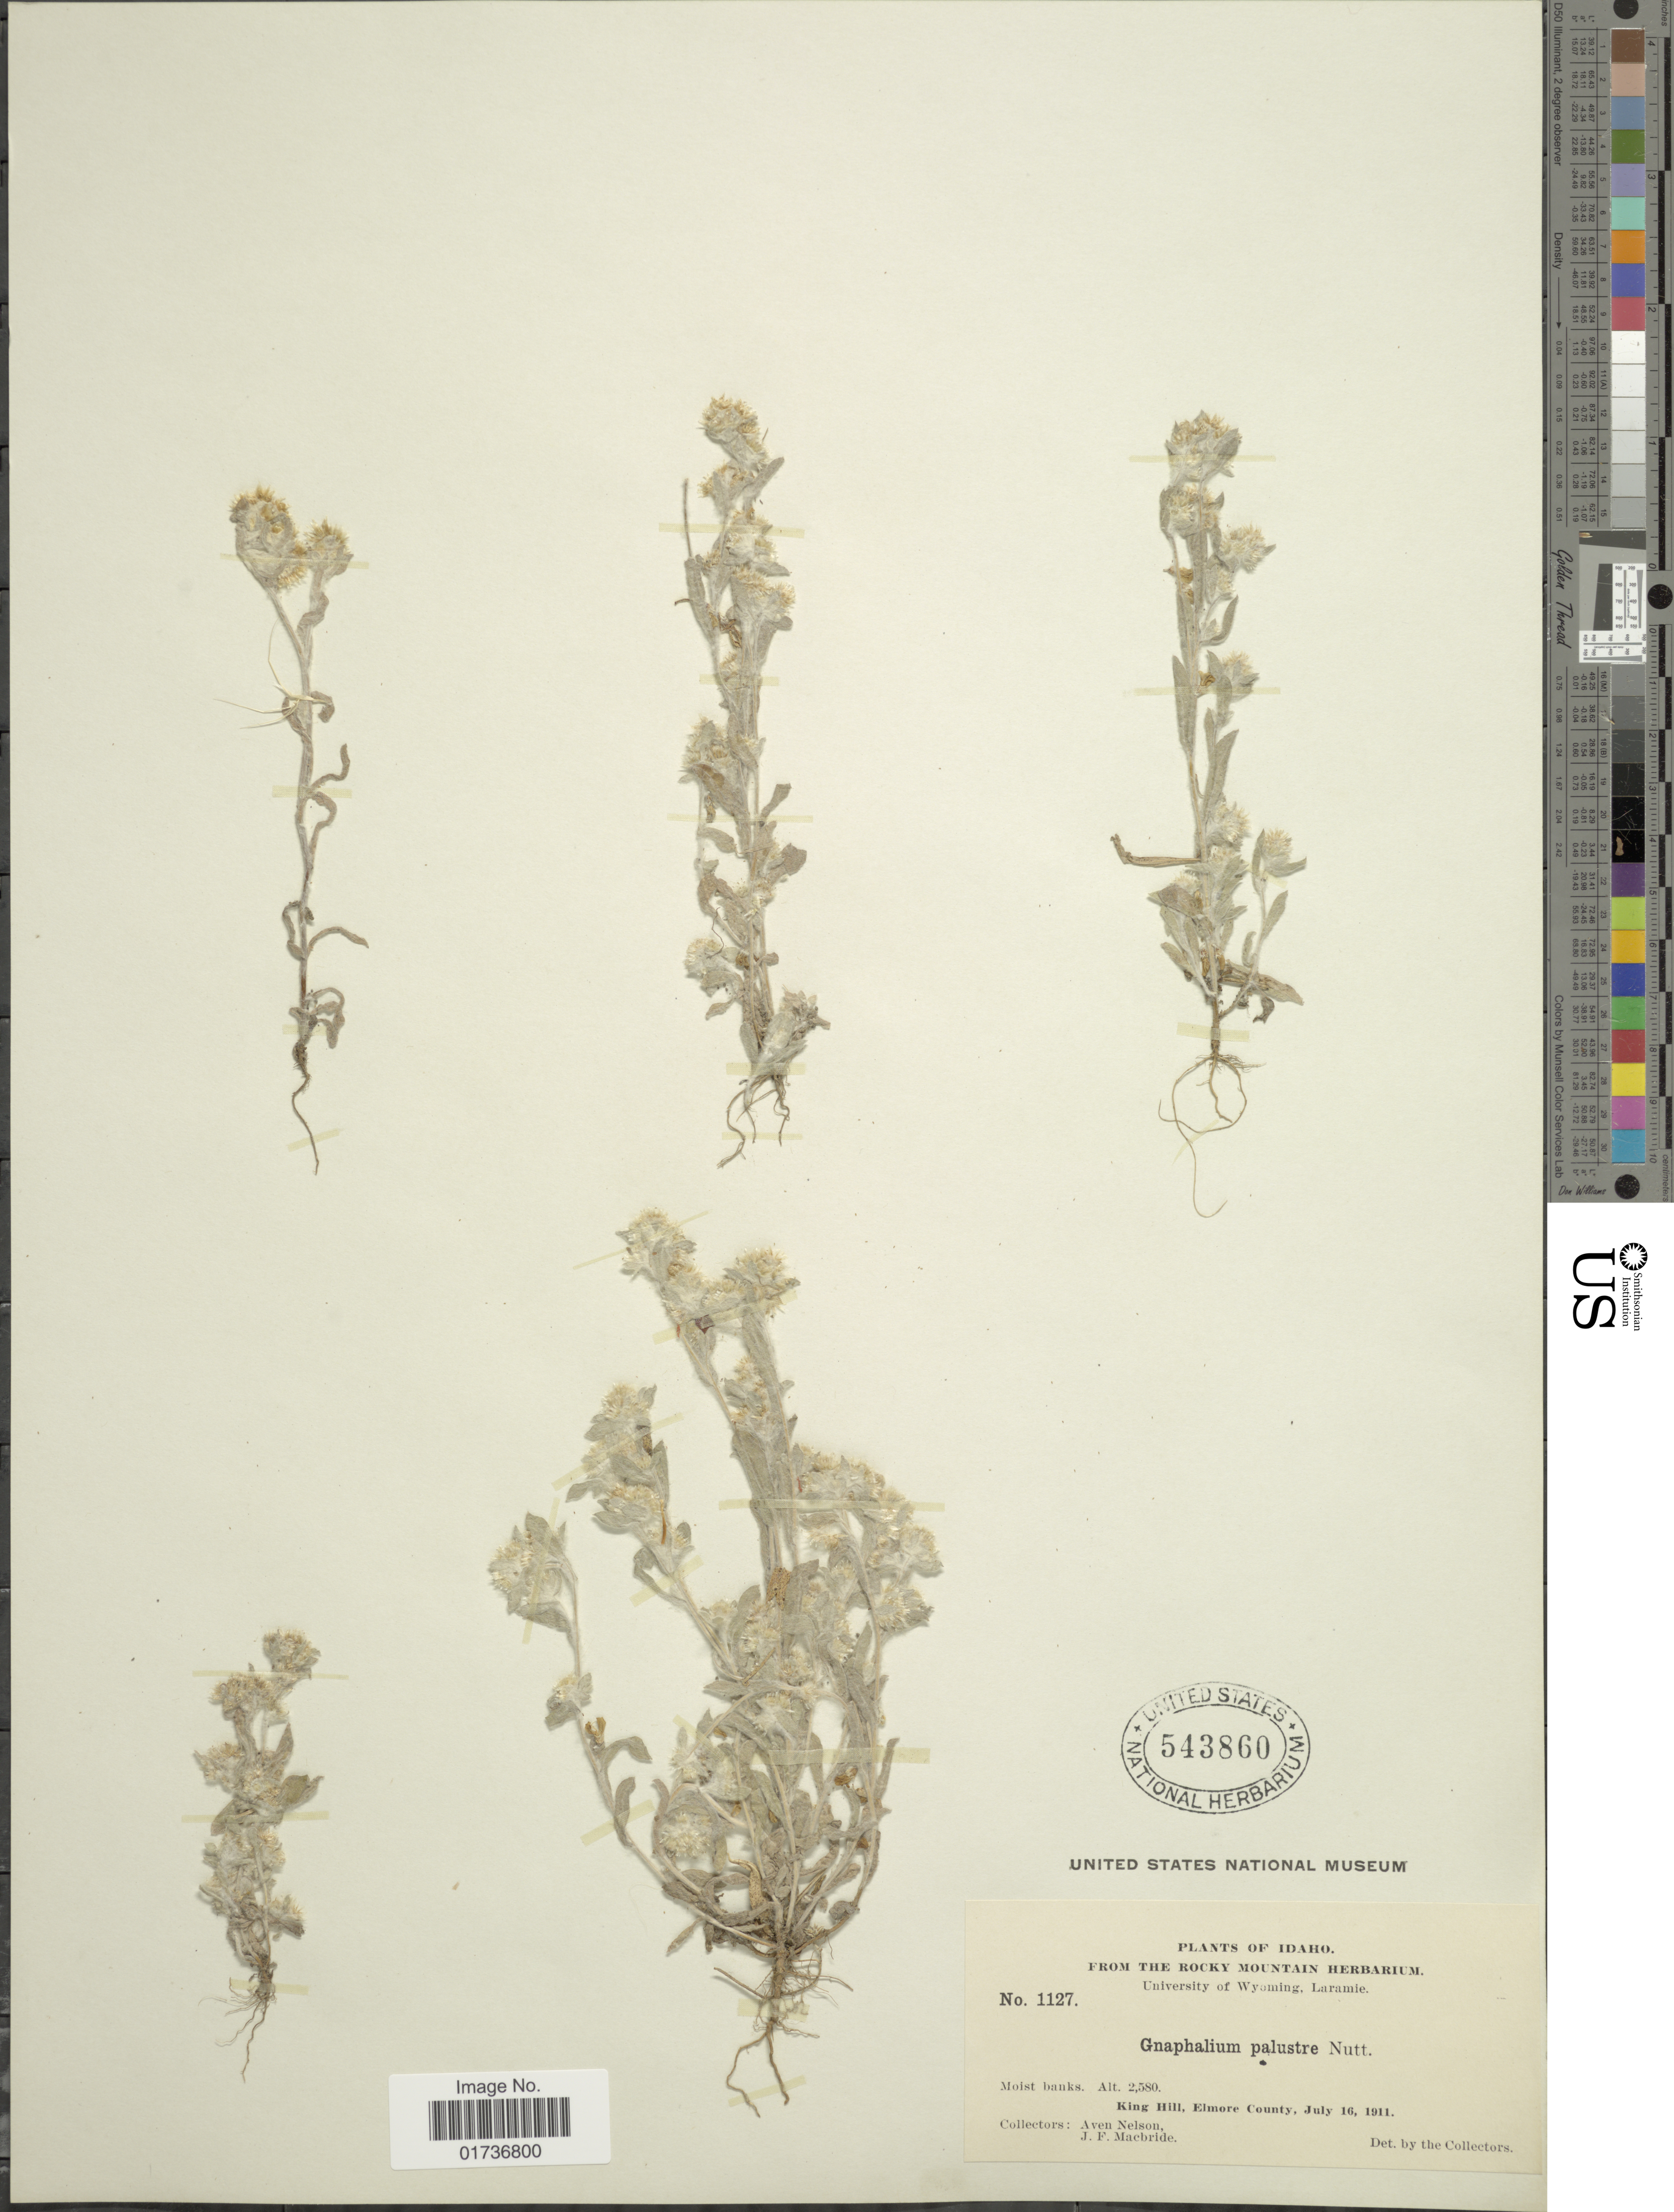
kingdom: Plantae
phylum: Tracheophyta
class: Magnoliopsida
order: Asterales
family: Asteraceae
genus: Gnaphalium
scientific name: Gnaphalium palustre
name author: Nutt.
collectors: A. Nelson & J. F. Macbride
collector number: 1127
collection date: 1911-07-16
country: United States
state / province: Idaho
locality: Moist banks. King Hill, Elmore County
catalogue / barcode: US 543860